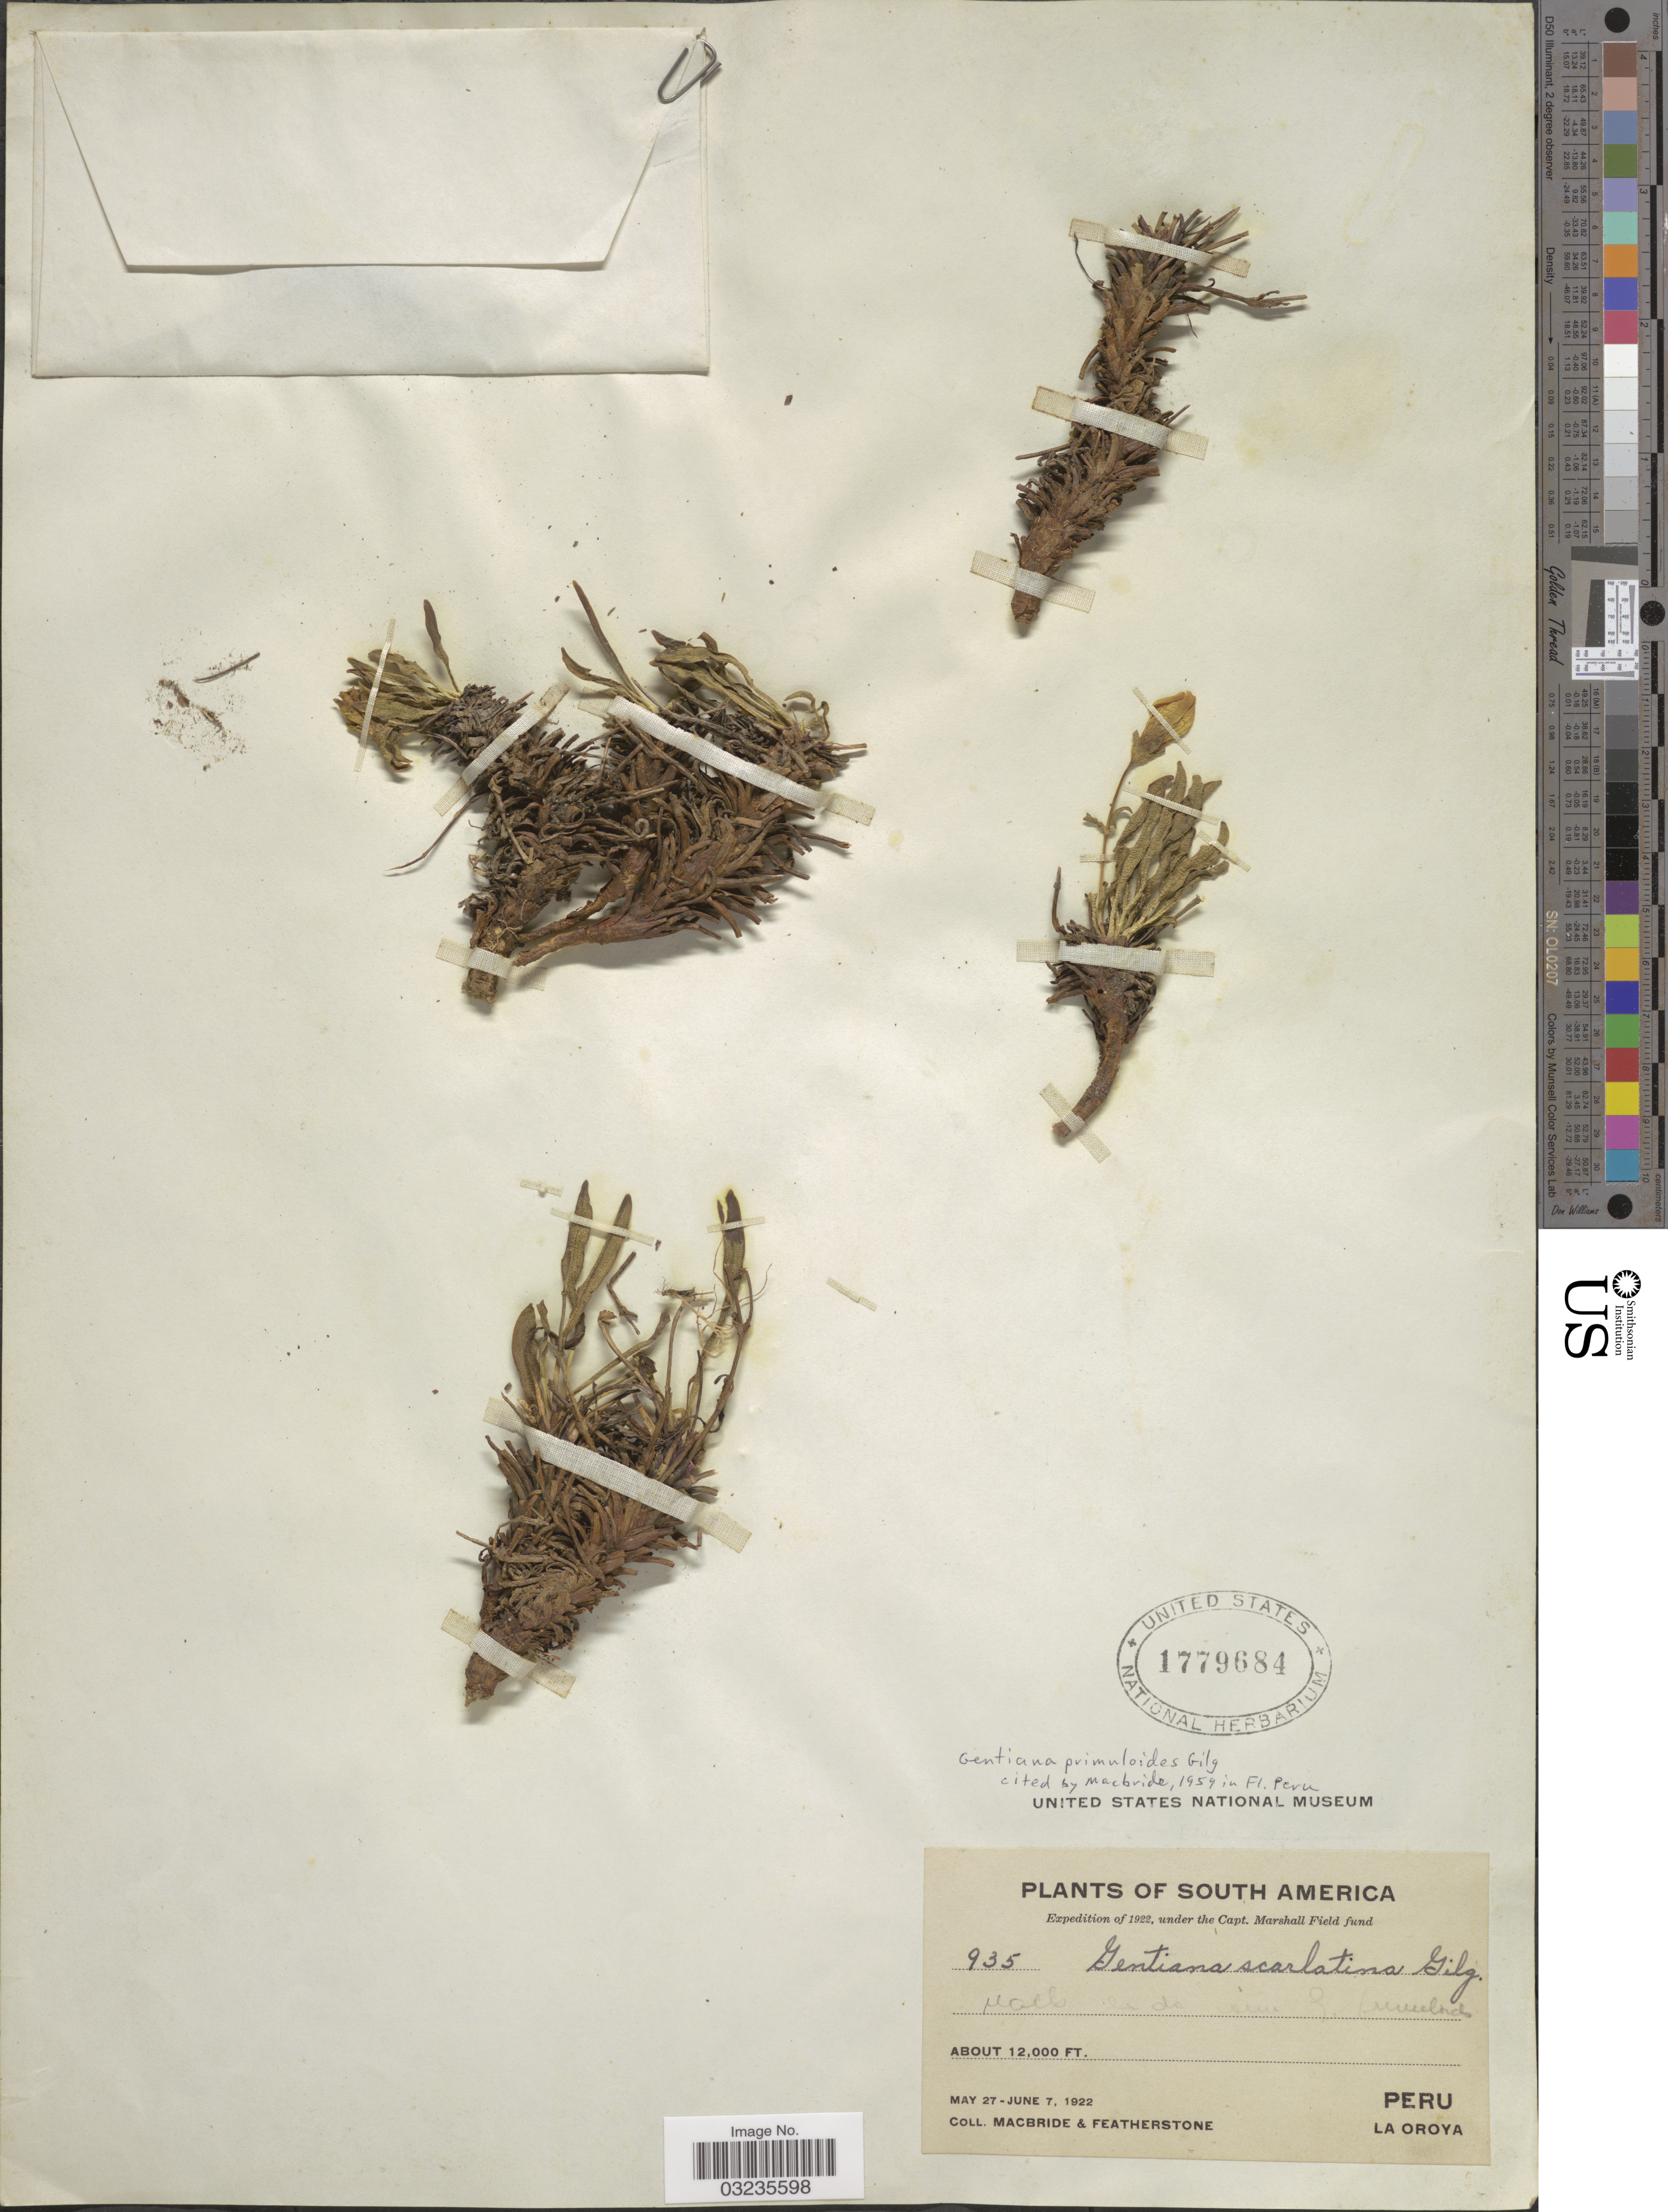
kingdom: Plantae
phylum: Tracheophyta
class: Magnoliopsida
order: Gentianales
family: Gentianaceae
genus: Gentiana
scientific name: Gentiana scarlatina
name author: Gilg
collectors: Macbride, -- & -. Featherstone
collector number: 935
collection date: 1922-05-27/1922-06-07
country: Peru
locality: La Oroya.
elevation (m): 3658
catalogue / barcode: US 1779684